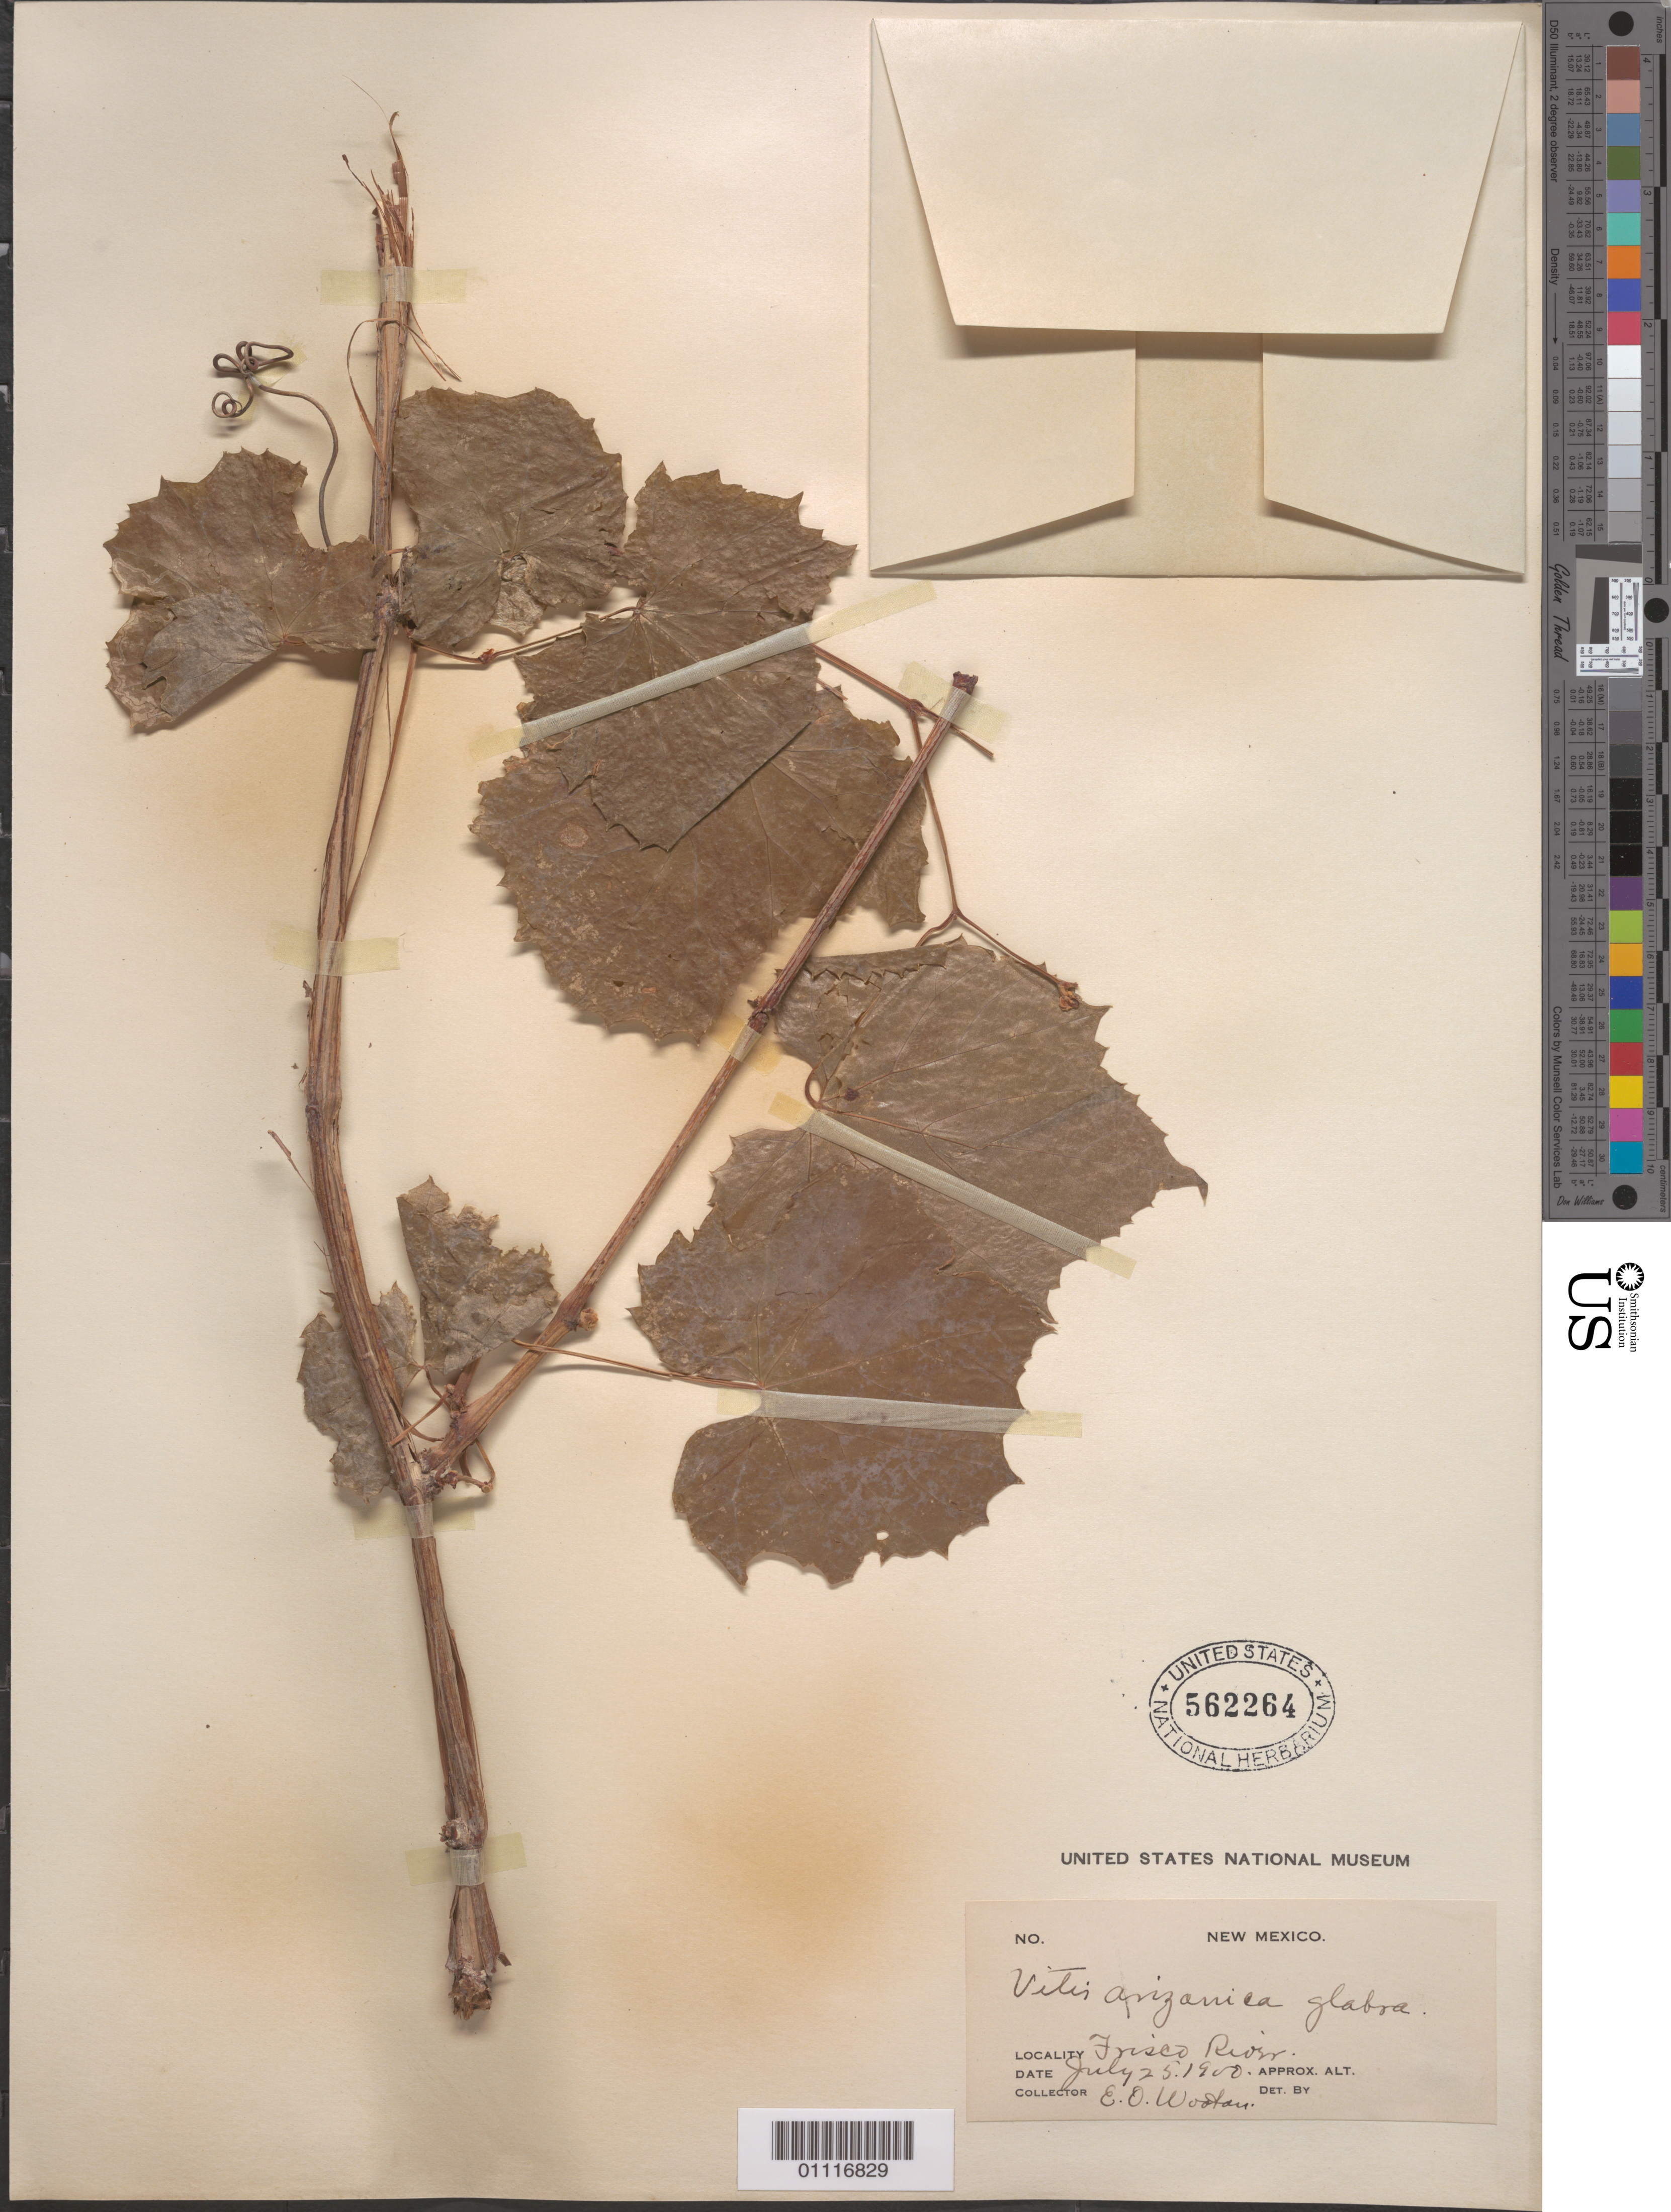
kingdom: Plantae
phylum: Tracheophyta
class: Magnoliopsida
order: Vitales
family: Vitaceae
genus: Vitis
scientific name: Vitis arizonica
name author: Engelm.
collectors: E. O. Wooton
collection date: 1900-07-25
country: United States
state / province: New Mexico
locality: Frisco Rios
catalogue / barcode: US 562264